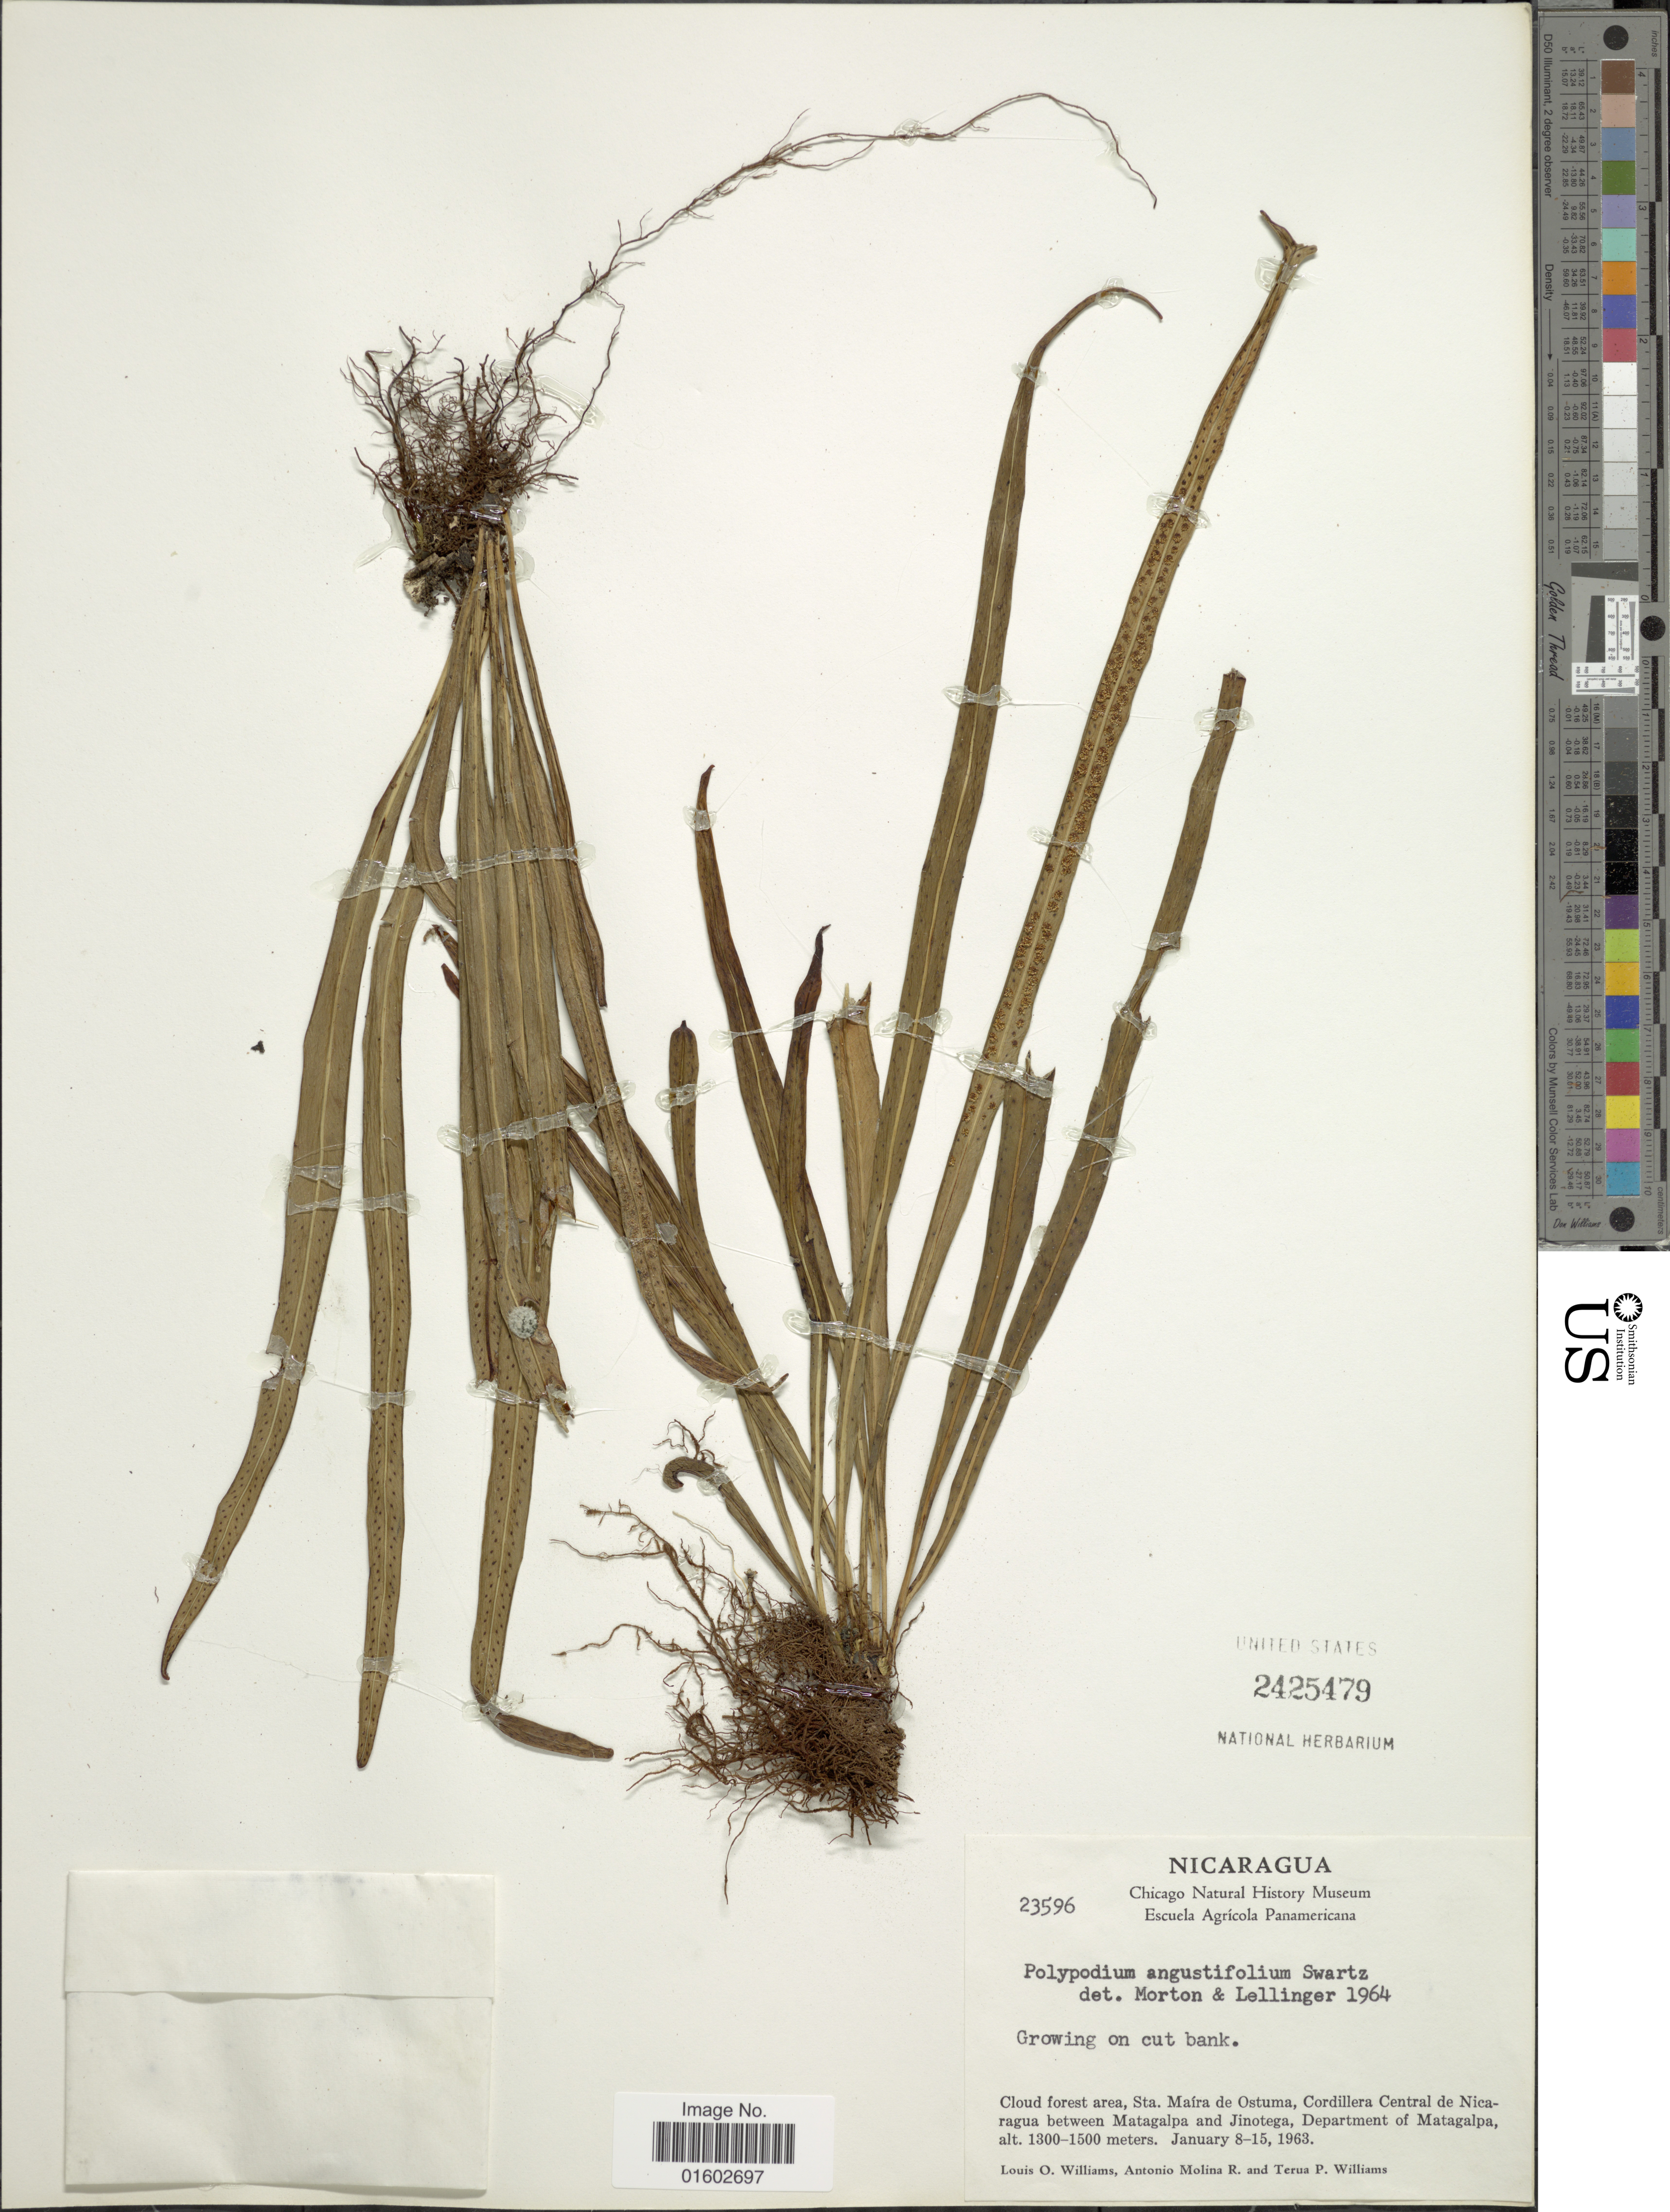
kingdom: Plantae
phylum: Tracheophyta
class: Polypodiopsida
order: Polypodiales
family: Polypodiaceae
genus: Campyloneurum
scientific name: Campyloneurum angustifolium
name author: (Sw.) Fée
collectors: L. O. Williams, A. Molina R. & T. P. Williams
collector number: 23596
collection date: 1963-01-08/1963-01-15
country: Nicaragua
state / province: Matagalpa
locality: Cloud forest area, Sta Maria de Ostuma, Cordillera Central de Nicaragua between Matagalpa and Jinotega, Department of Matagalpa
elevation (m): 1300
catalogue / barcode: US 2425479